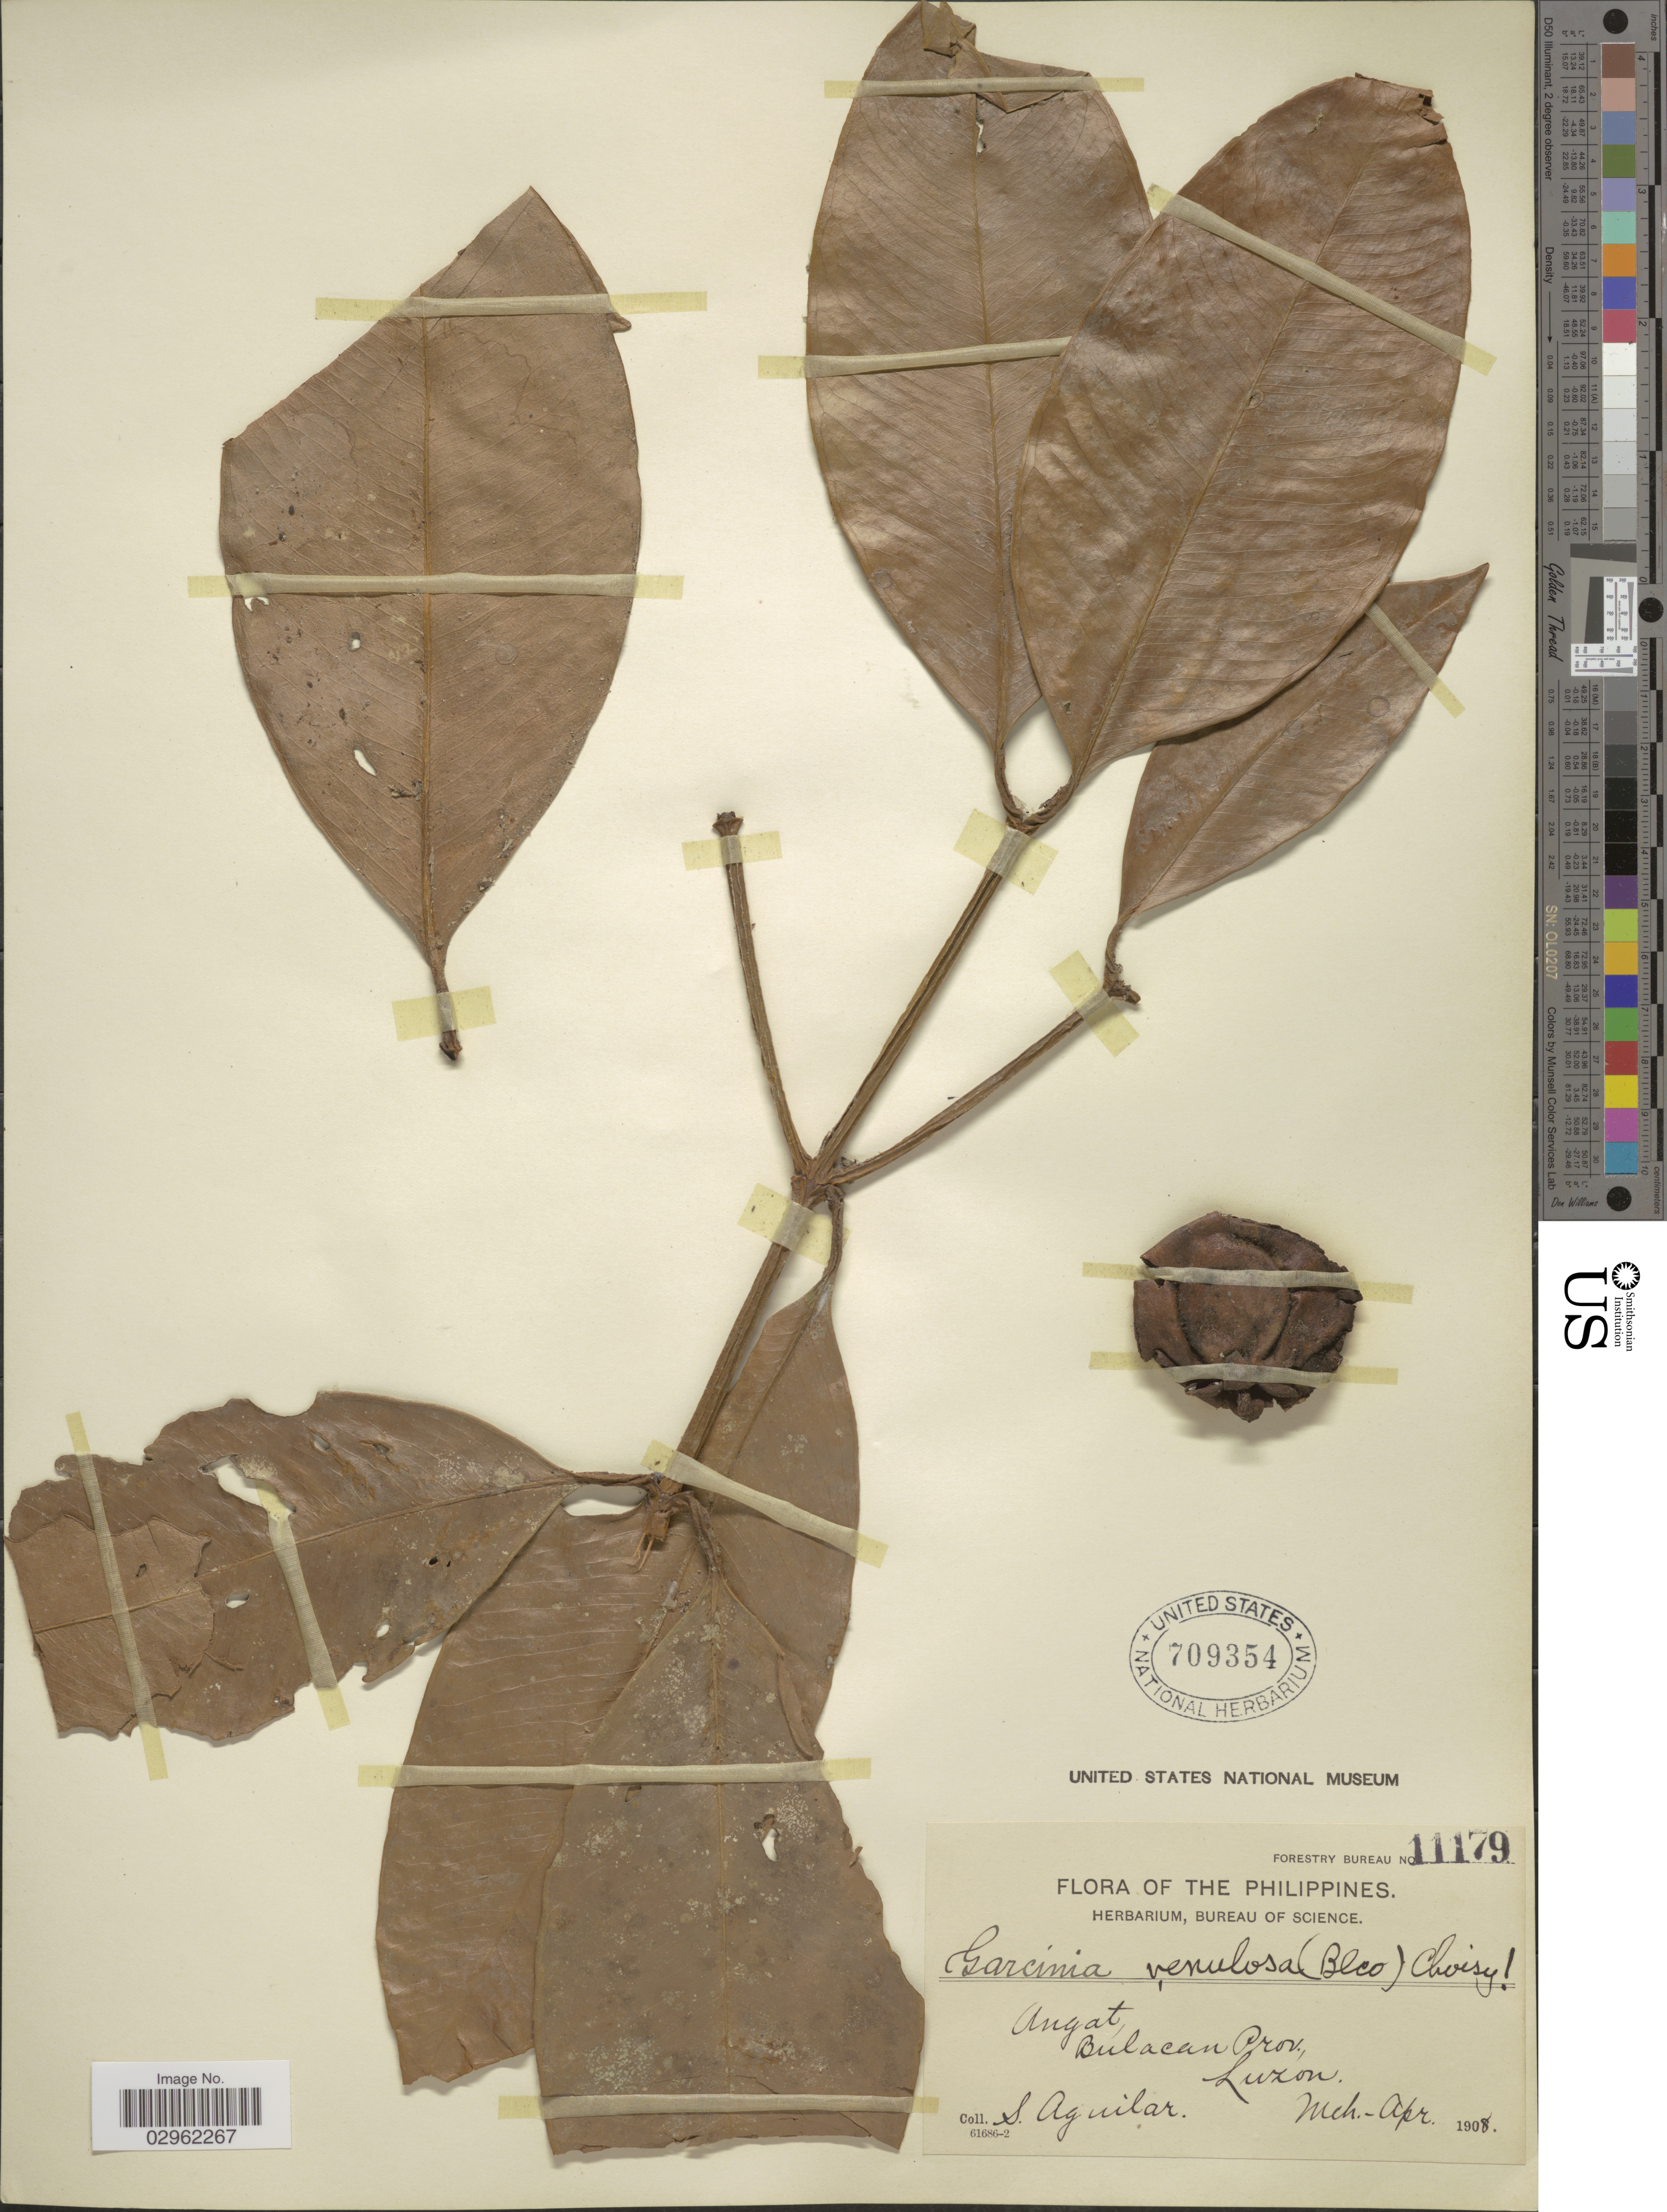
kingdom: Plantae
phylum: Tracheophyta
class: Magnoliopsida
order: Malpighiales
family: Clusiaceae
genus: Garcinia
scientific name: Garcinia venulosa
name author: (Blanco) Choisy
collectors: S. Aguilar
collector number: Forestry Bureau 11179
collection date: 1908-03/1908-04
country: Philippines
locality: Angat, Bulacan Prov., Luzon.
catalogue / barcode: US 709354